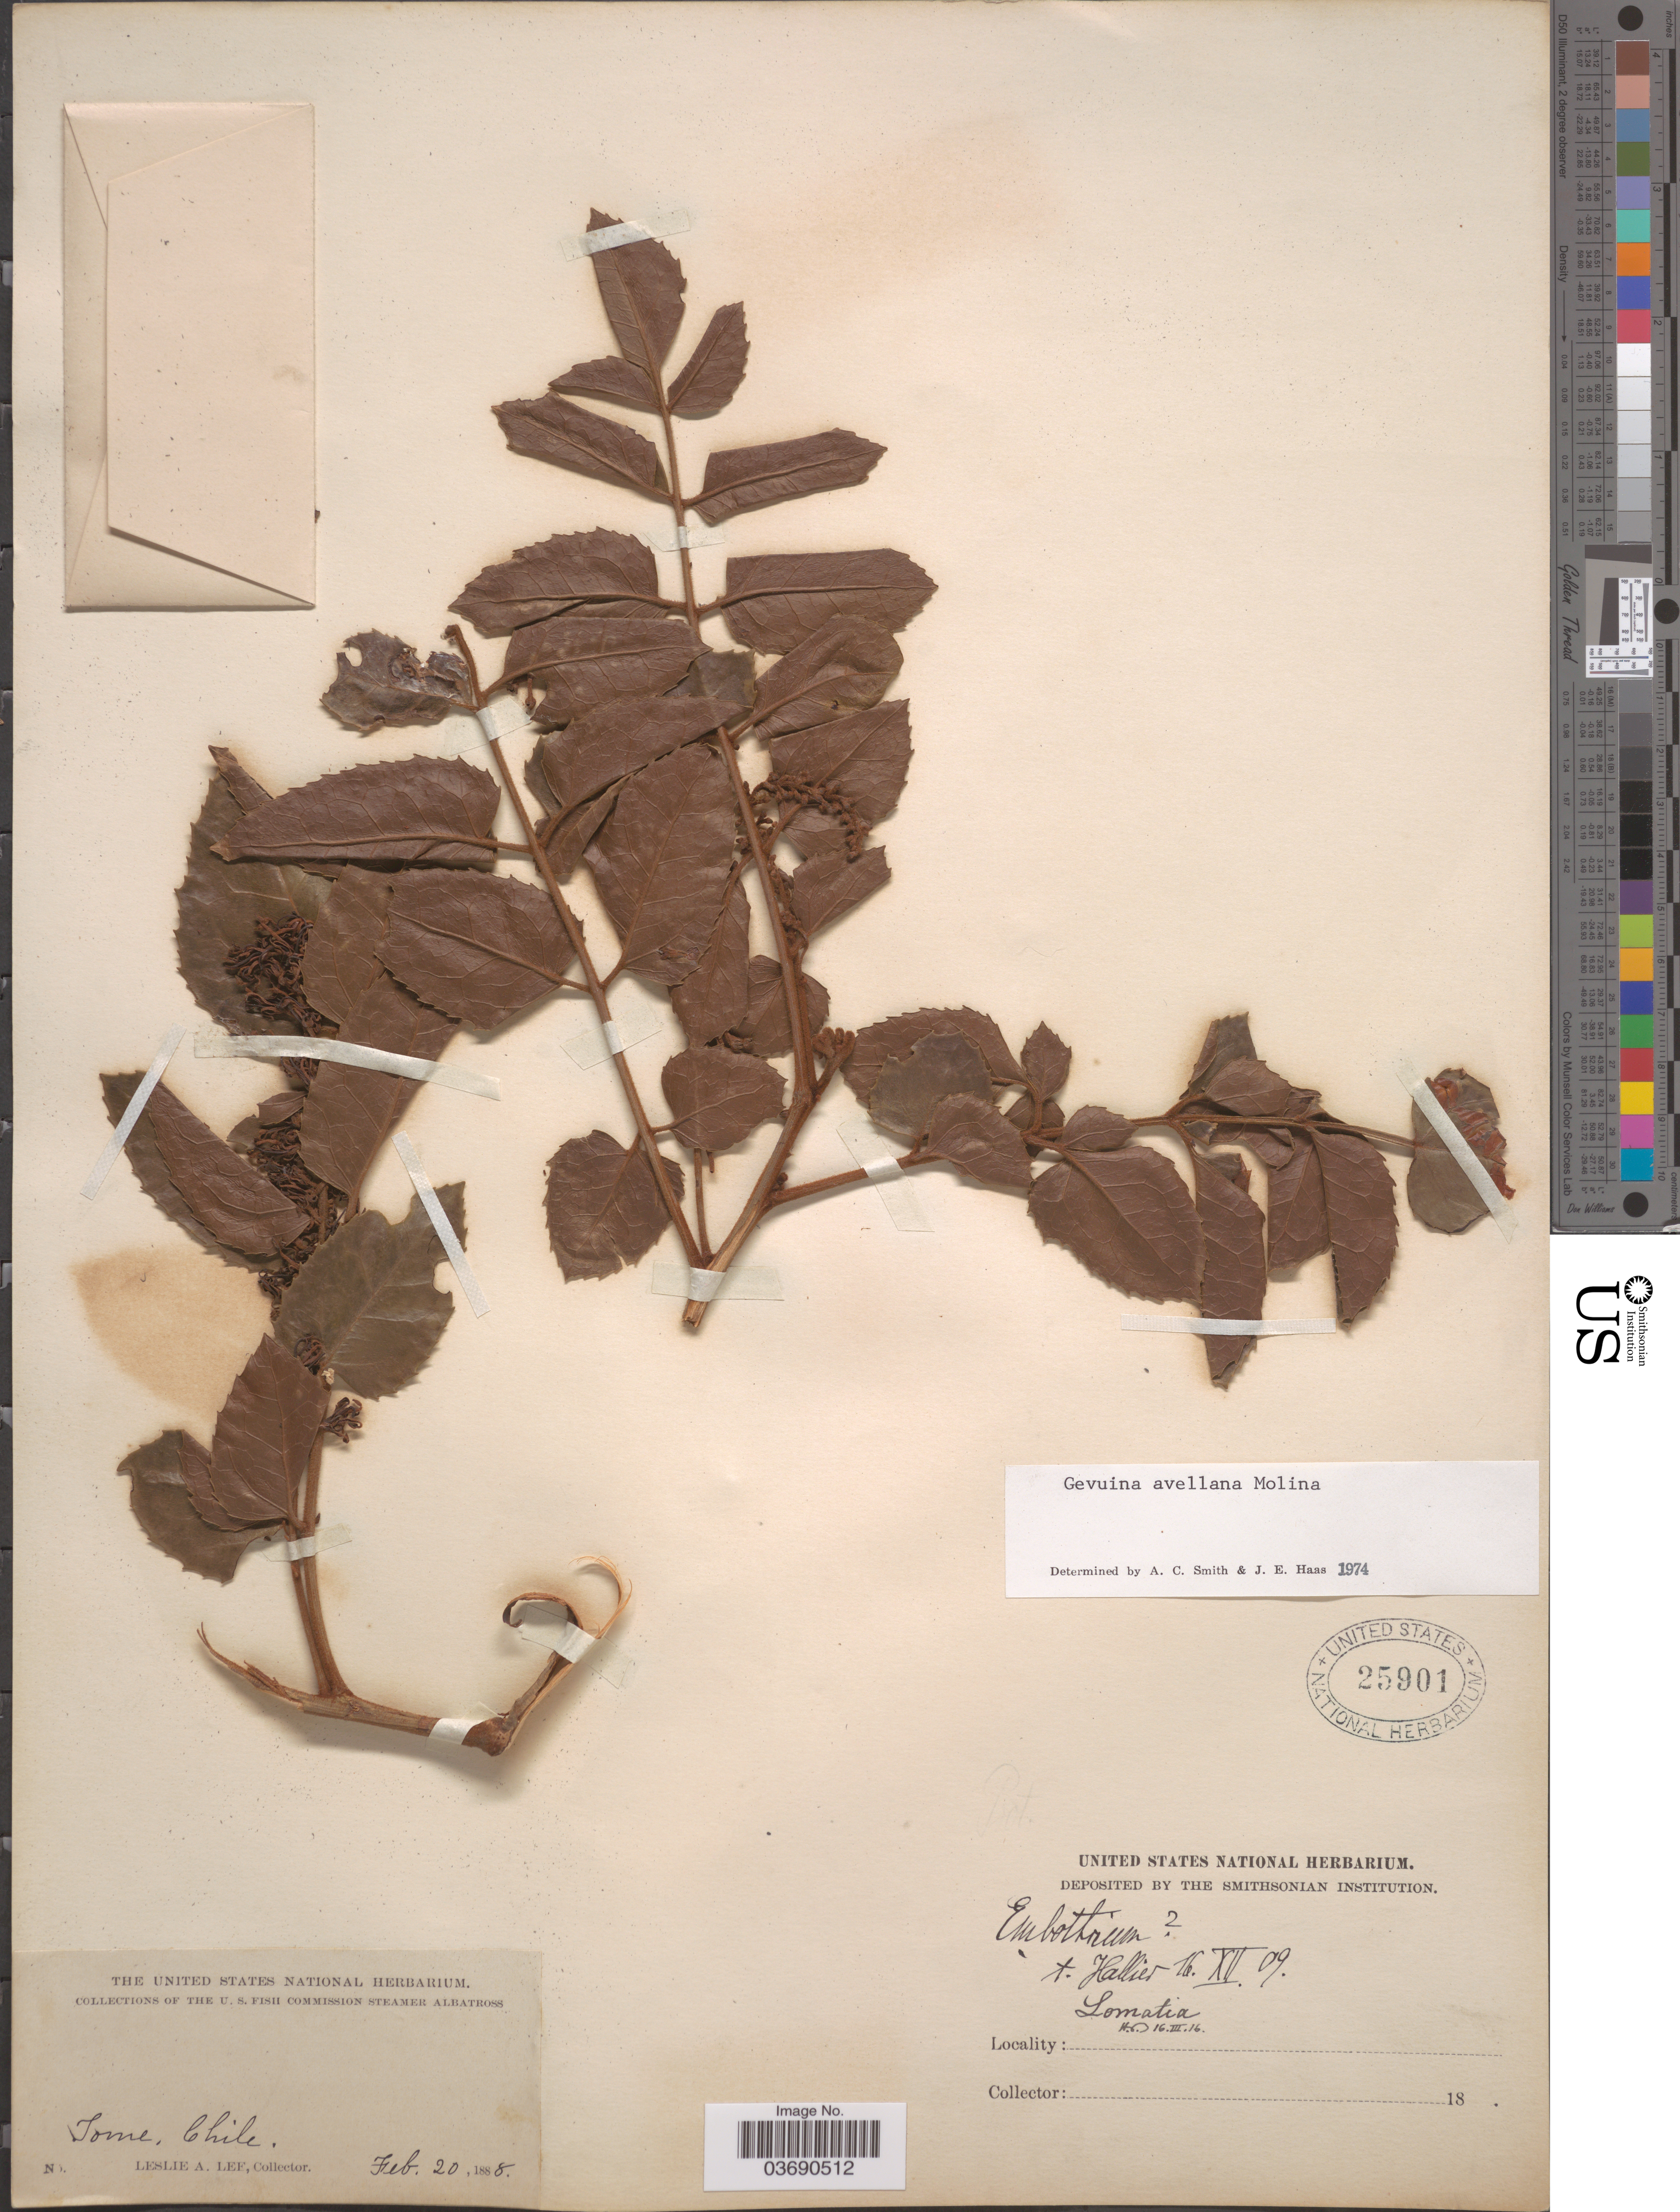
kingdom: Plantae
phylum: Tracheophyta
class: Magnoliopsida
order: Proteales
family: Proteaceae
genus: Gevuina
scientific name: Gevuina avellana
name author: Molina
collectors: L. Lef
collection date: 1888-02-20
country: Chile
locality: Tome.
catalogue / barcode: US 25901